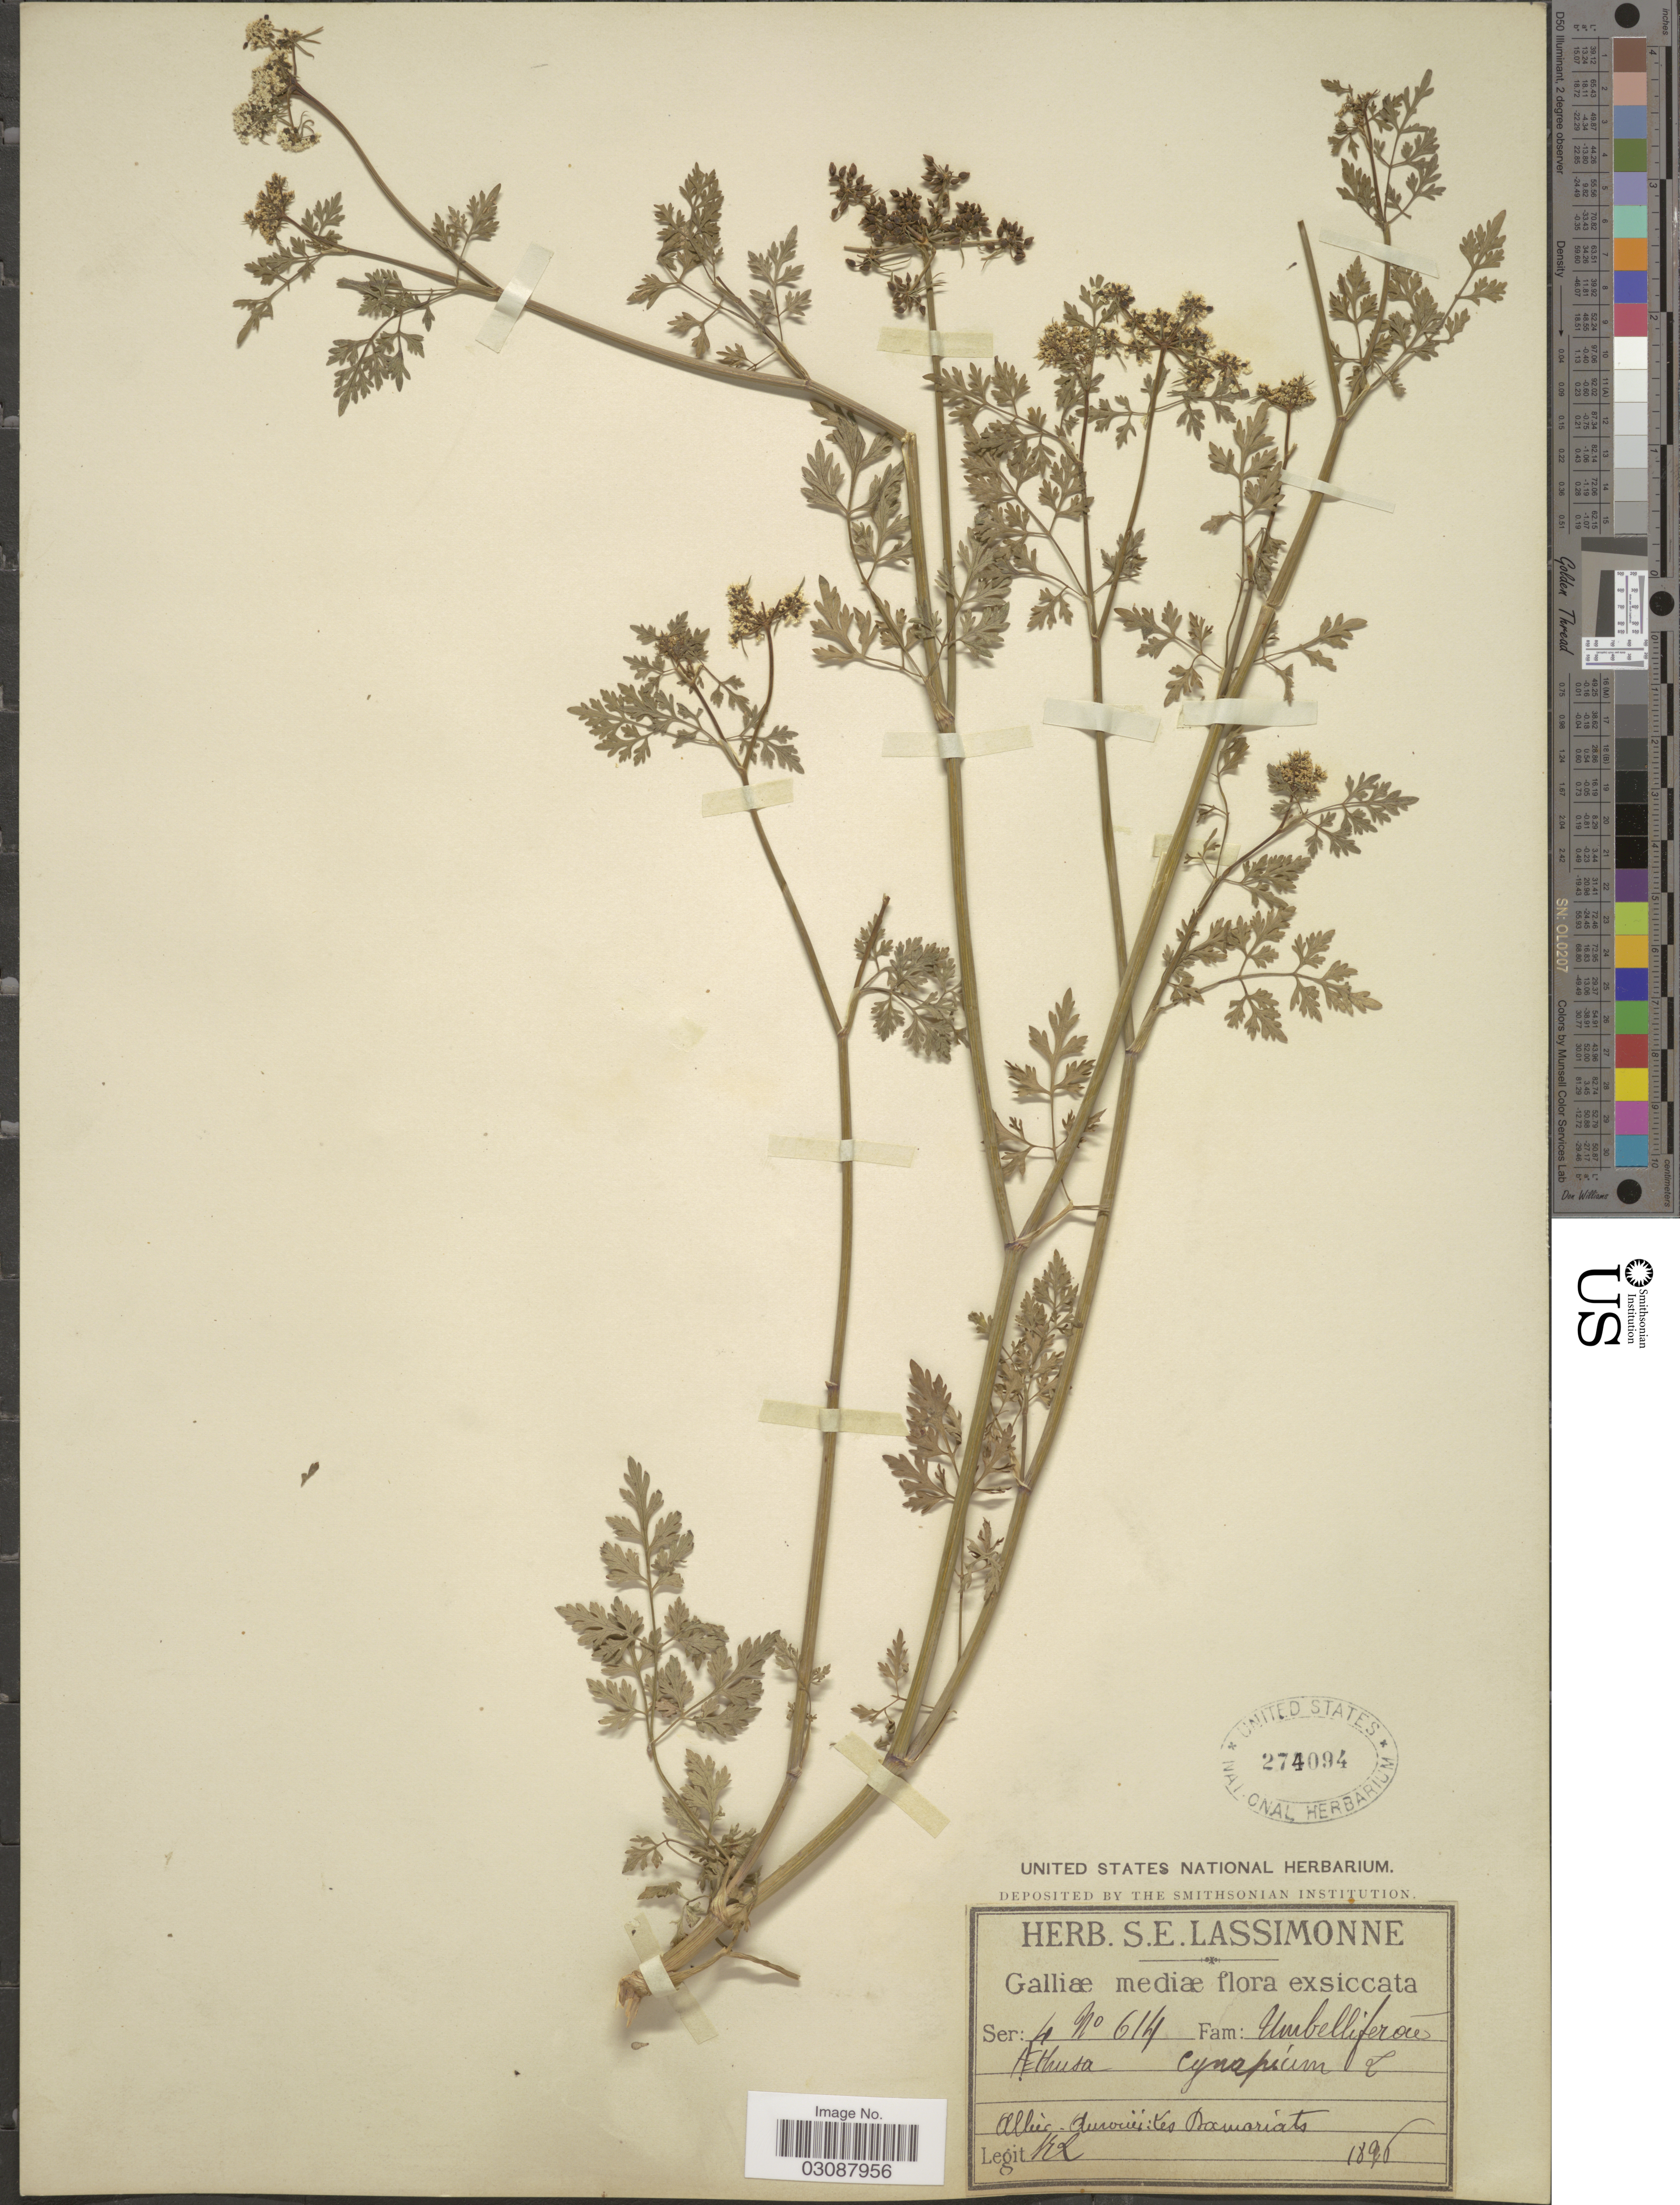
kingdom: Plantae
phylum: Tracheophyta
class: Magnoliopsida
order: Apiales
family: Apiaceae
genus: Aethusa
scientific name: Aethusa cynapium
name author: L.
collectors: S. Lassimonne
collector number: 614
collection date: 1896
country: France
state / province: Auvergne-Rhône-Alpes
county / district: Allier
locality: Galliæ mediæ [Central France]. Allier - Aurouër: Les Damariats.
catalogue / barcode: US 274094